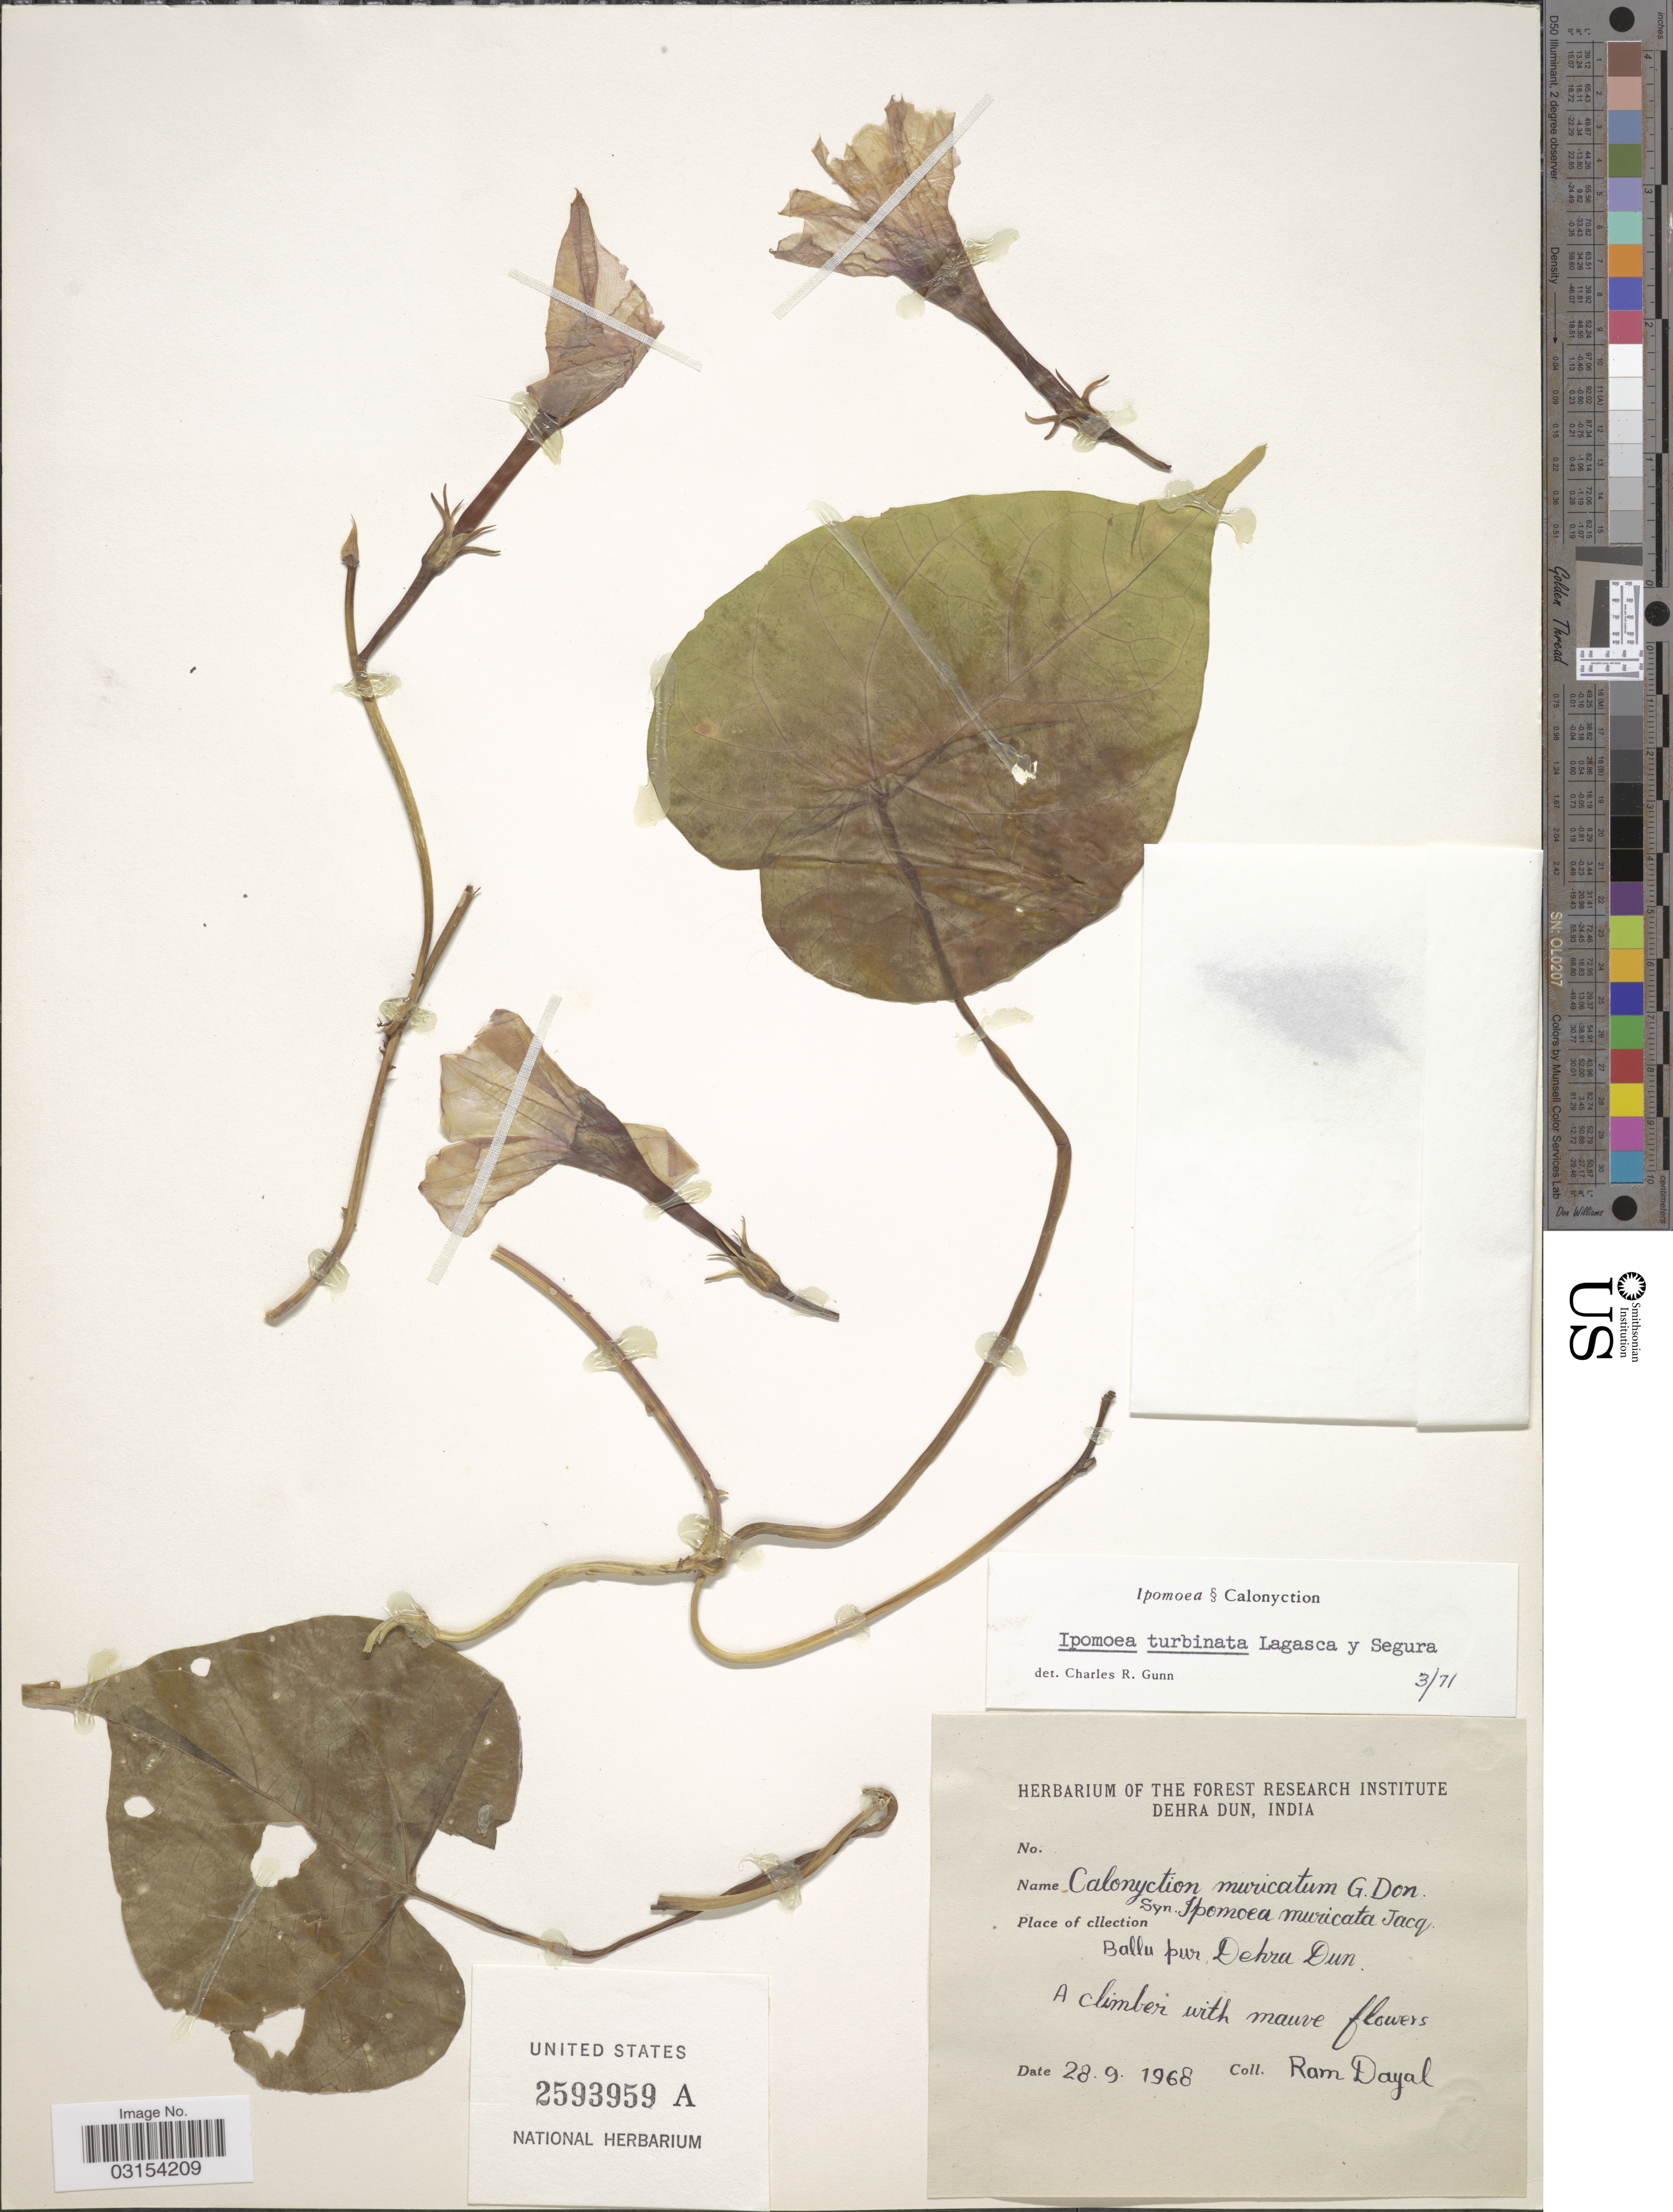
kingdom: Plantae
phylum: Tracheophyta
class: Magnoliopsida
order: Solanales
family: Convolvulaceae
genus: Ipomoea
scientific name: Ipomoea turbinata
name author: Lag.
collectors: R. Dayal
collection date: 1968-09-28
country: India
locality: Ballu pur, Dehra Dun.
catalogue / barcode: US 2593959A